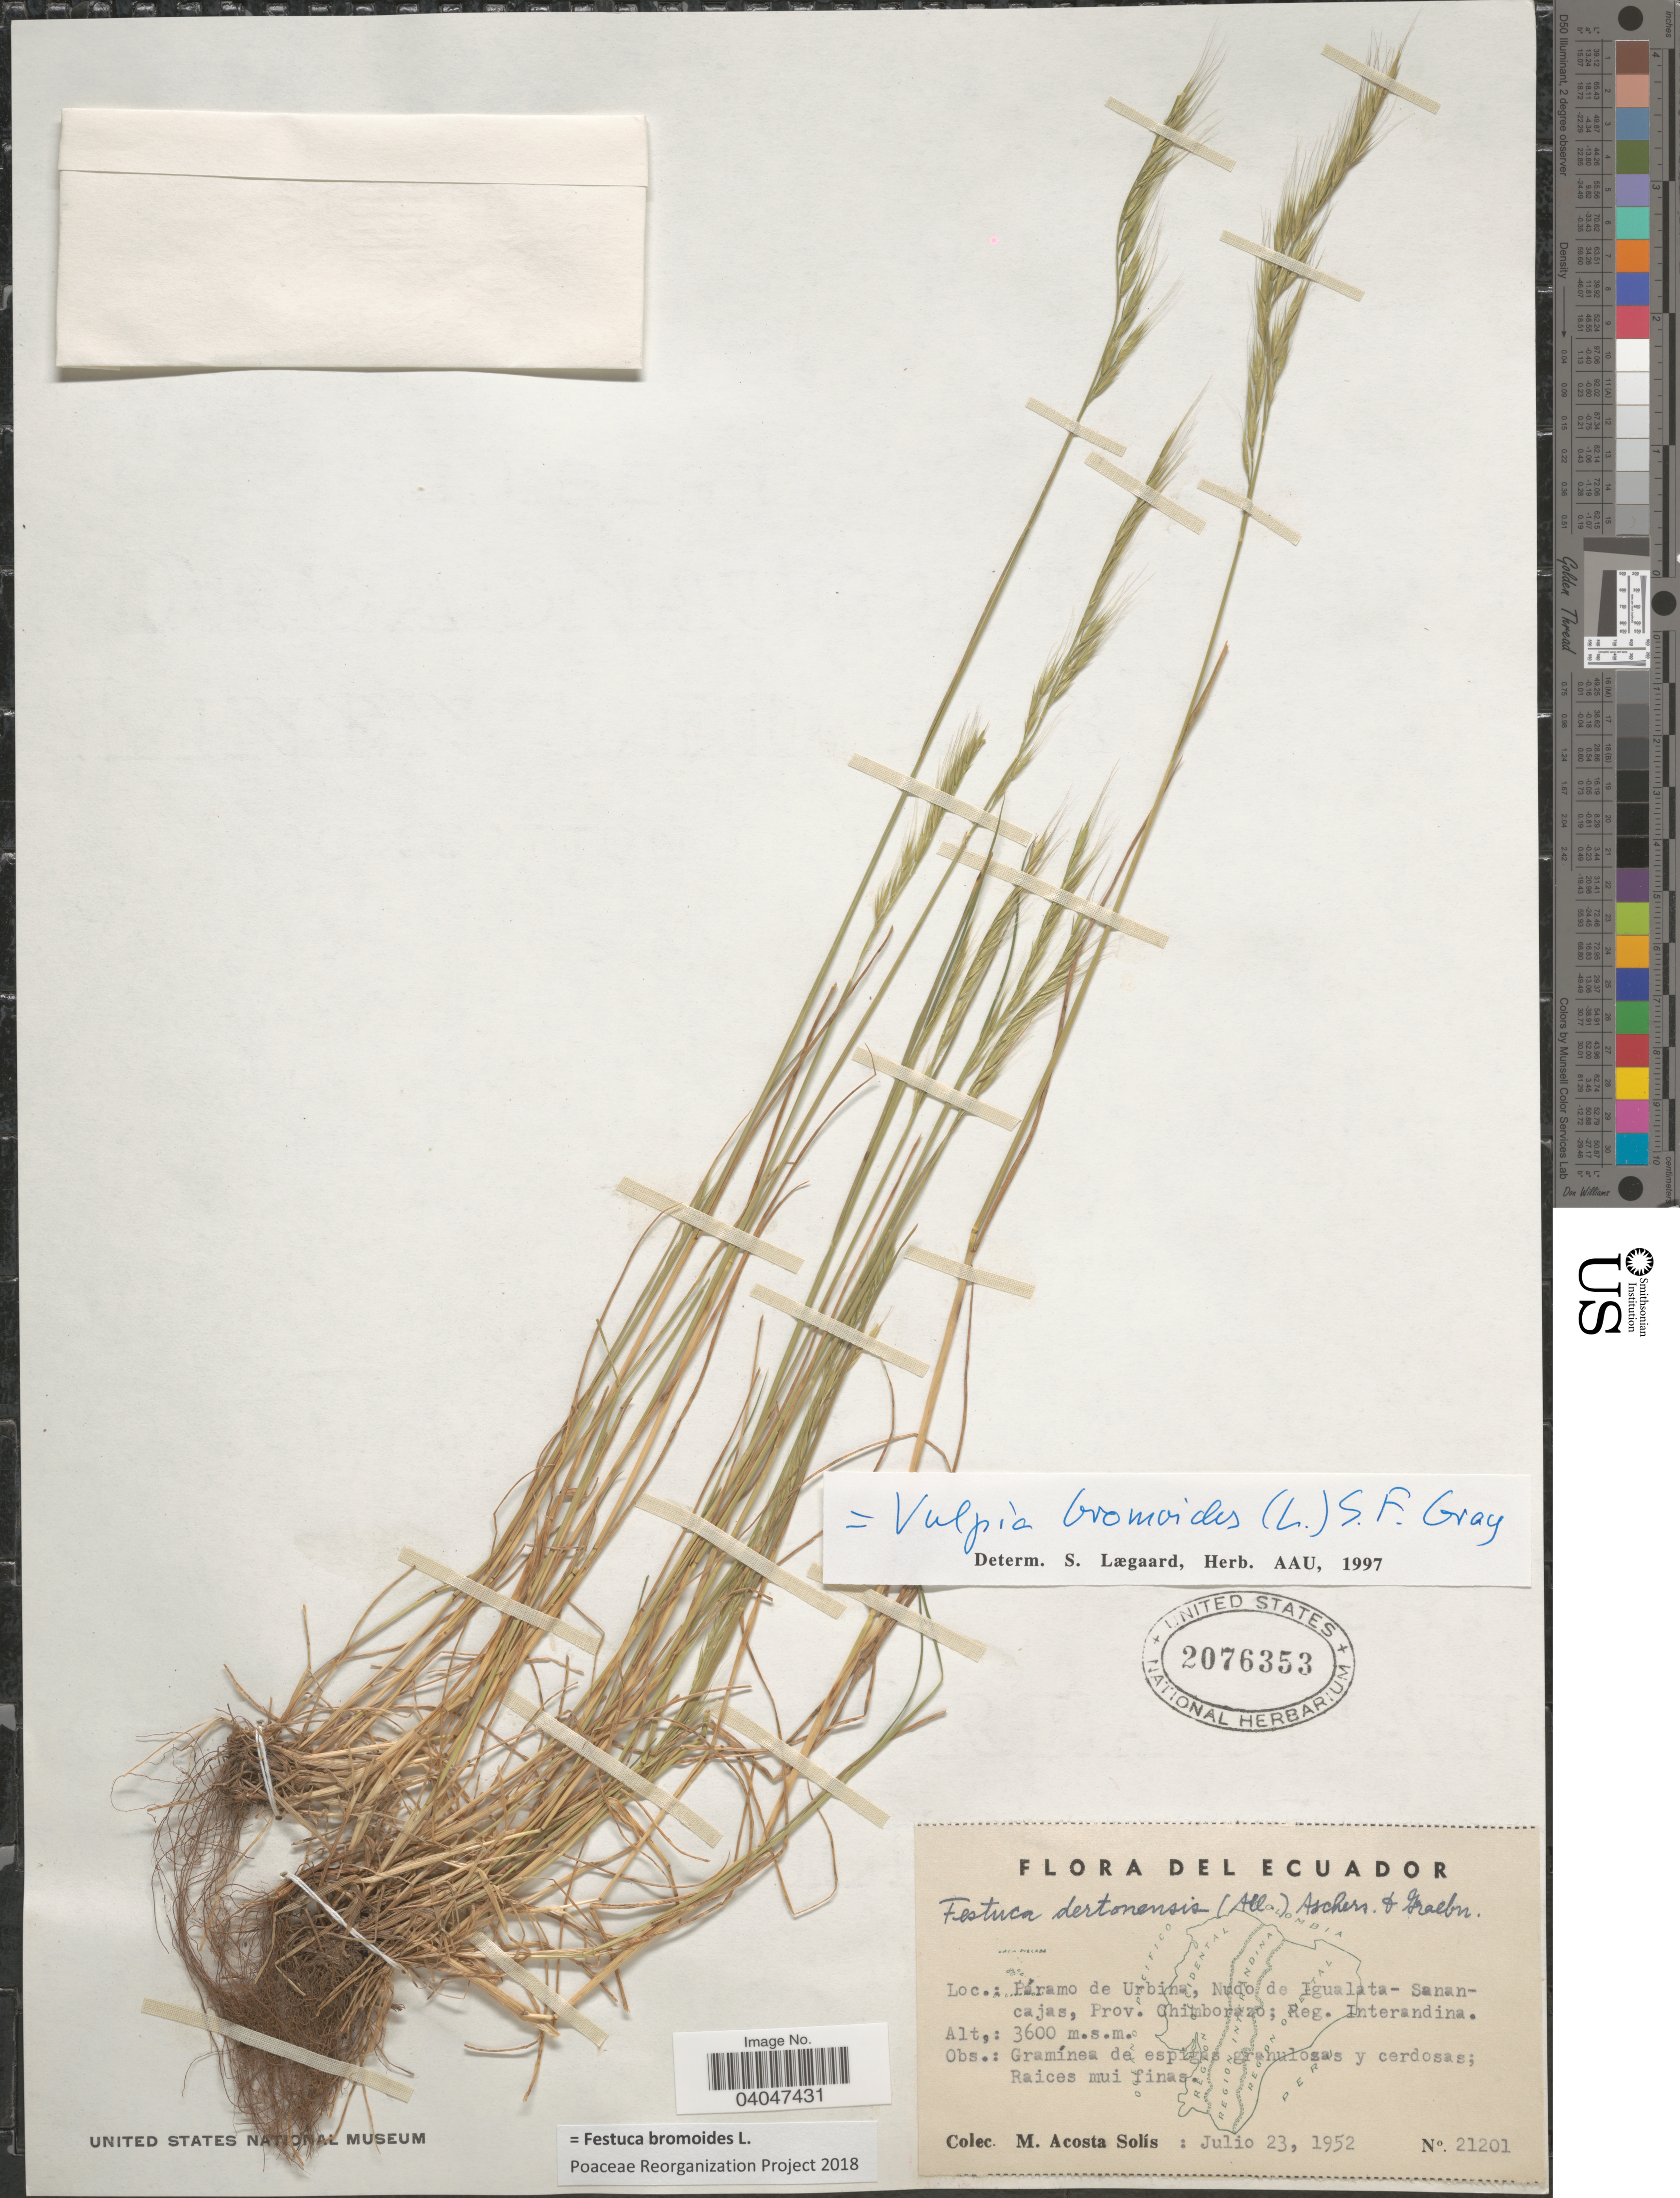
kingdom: Plantae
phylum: Tracheophyta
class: Liliopsida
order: Poales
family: Poaceae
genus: Festuca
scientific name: Festuca bromoides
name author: L.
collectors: M. Acosta Solis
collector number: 21201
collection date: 1952-07-23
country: Ecuador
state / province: Chimborazo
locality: Páramo de Urbina, Nudo de Igualata-Sanancajas, Reg. Interandina.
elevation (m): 3600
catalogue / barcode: US 2076353